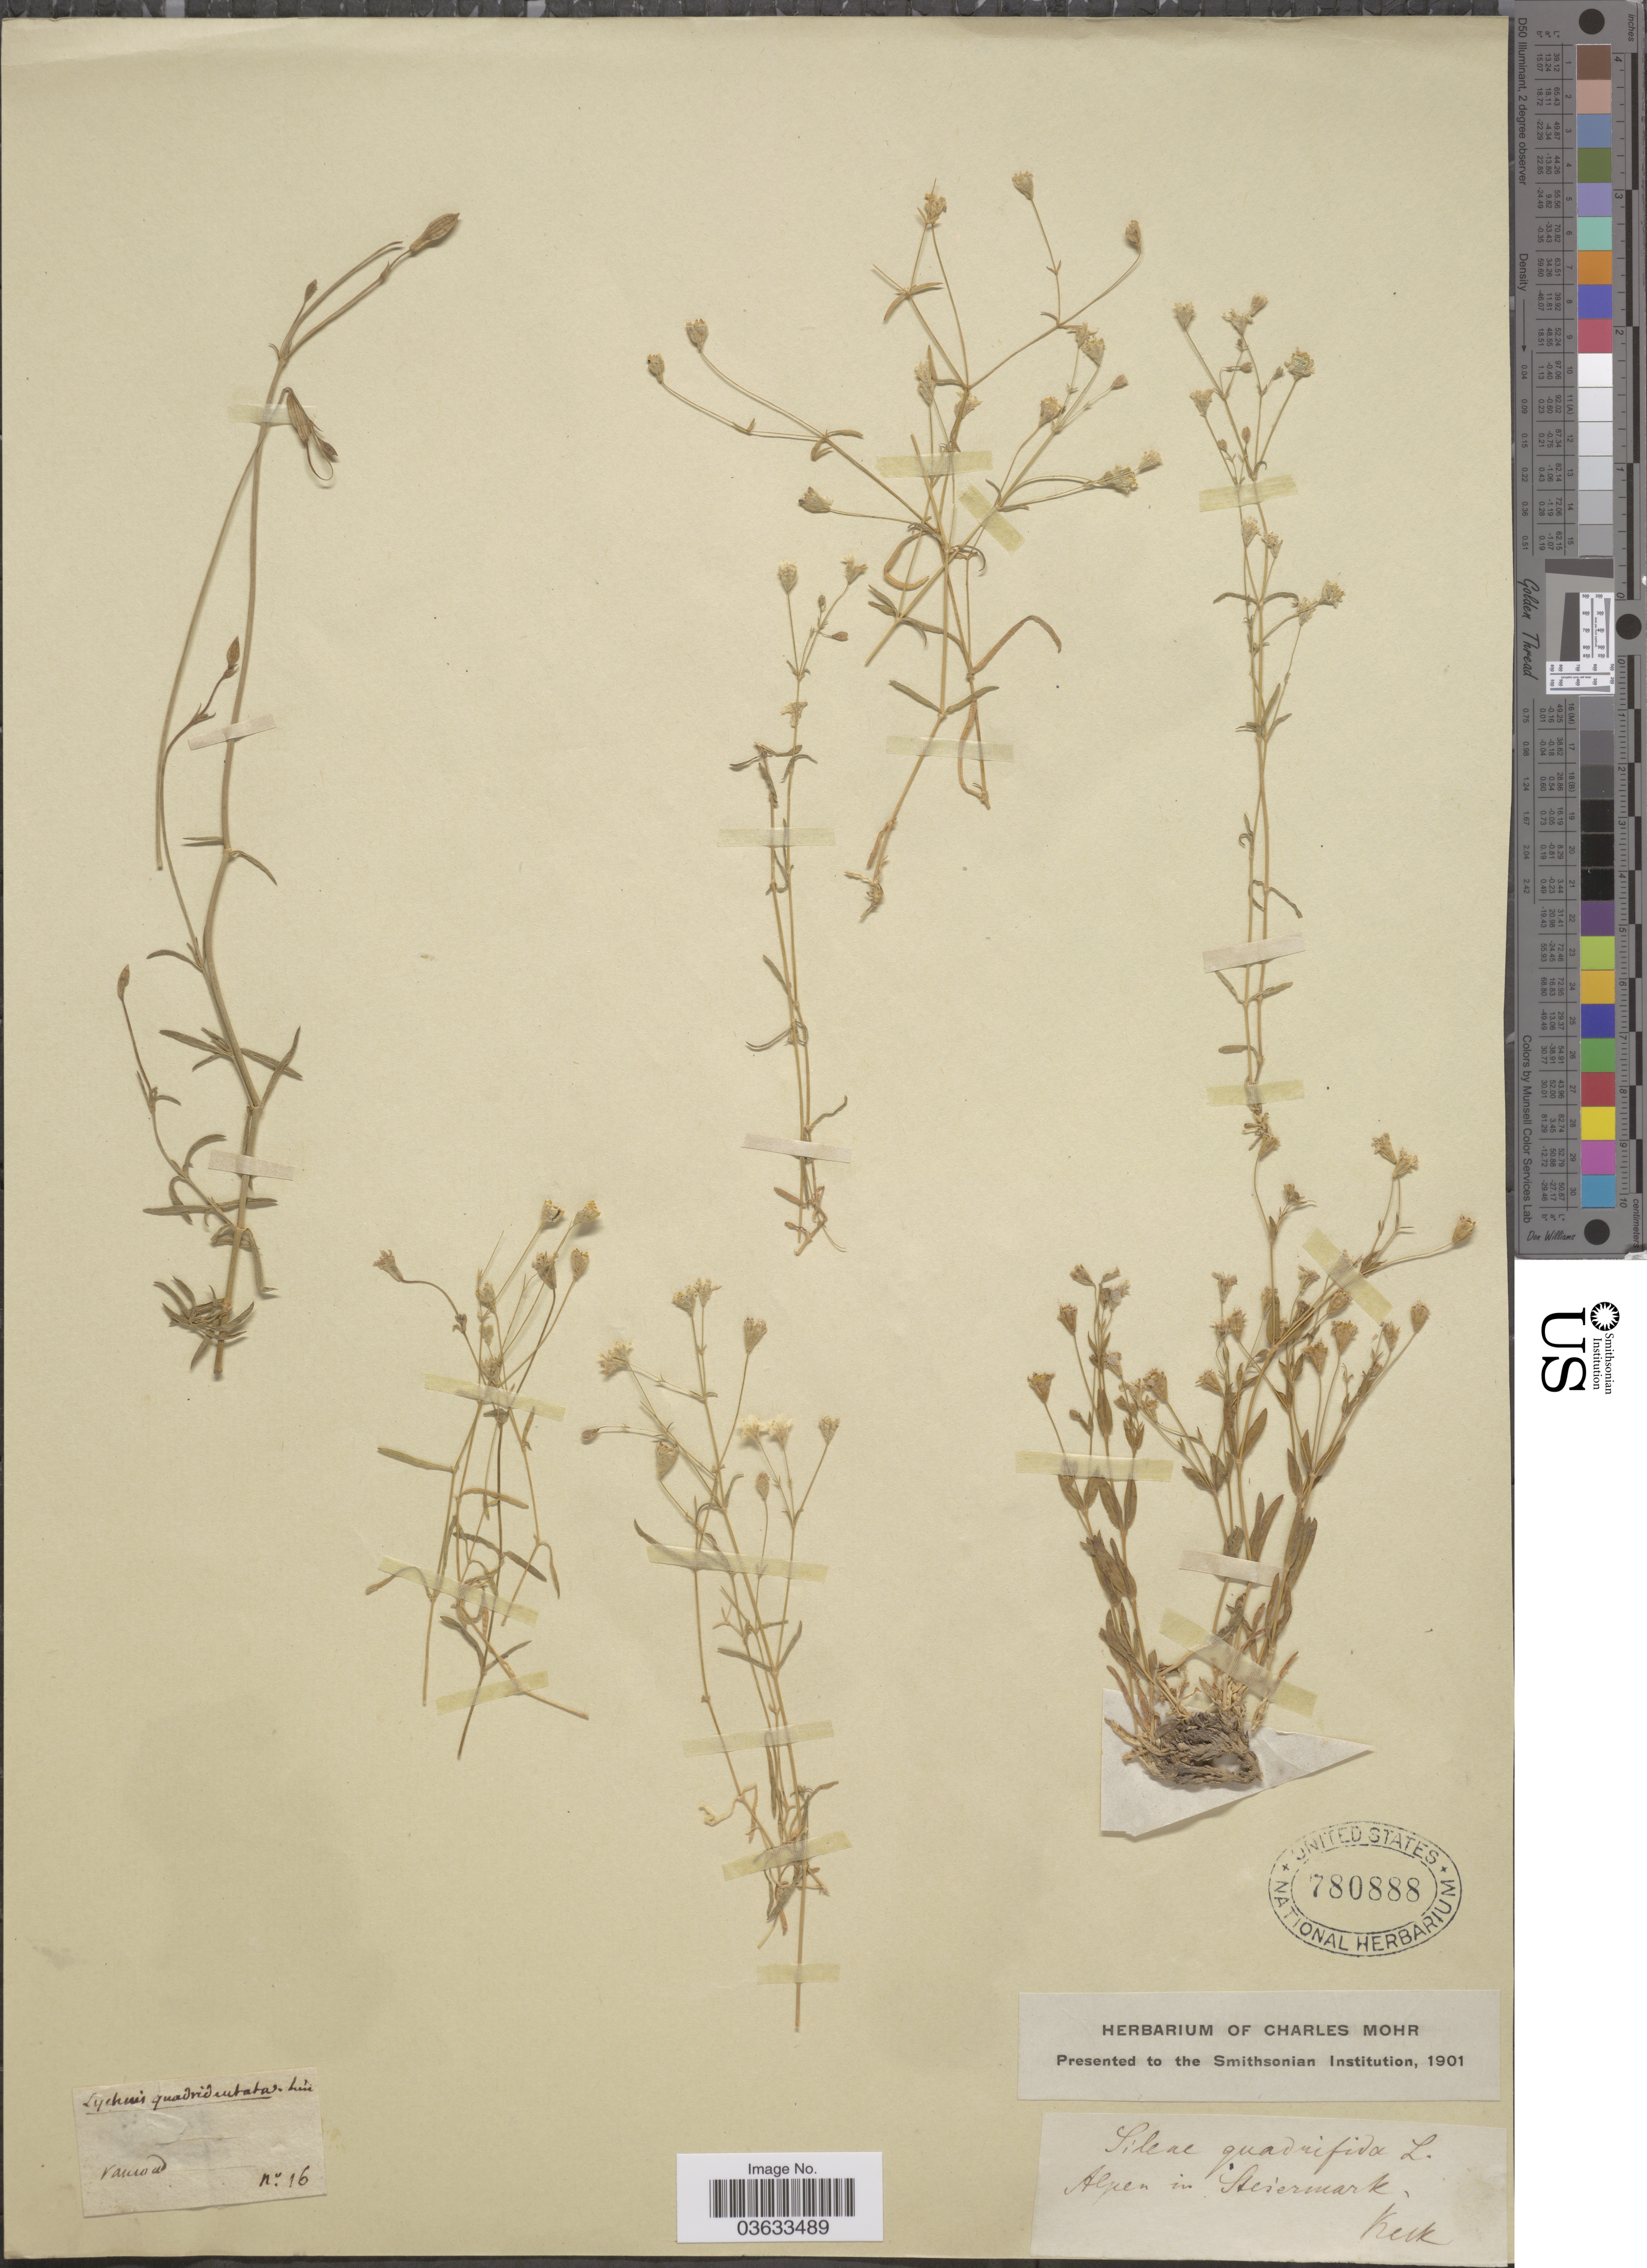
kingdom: Plantae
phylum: Tracheophyta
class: Magnoliopsida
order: Caryophyllales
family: Caryophyllaceae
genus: Silene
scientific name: Silene quadrifida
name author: L.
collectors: -- Keck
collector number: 16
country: Austria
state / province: Steiermark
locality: Vanaud [interpreted]. Alpen in Steiermark.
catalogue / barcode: US 780888